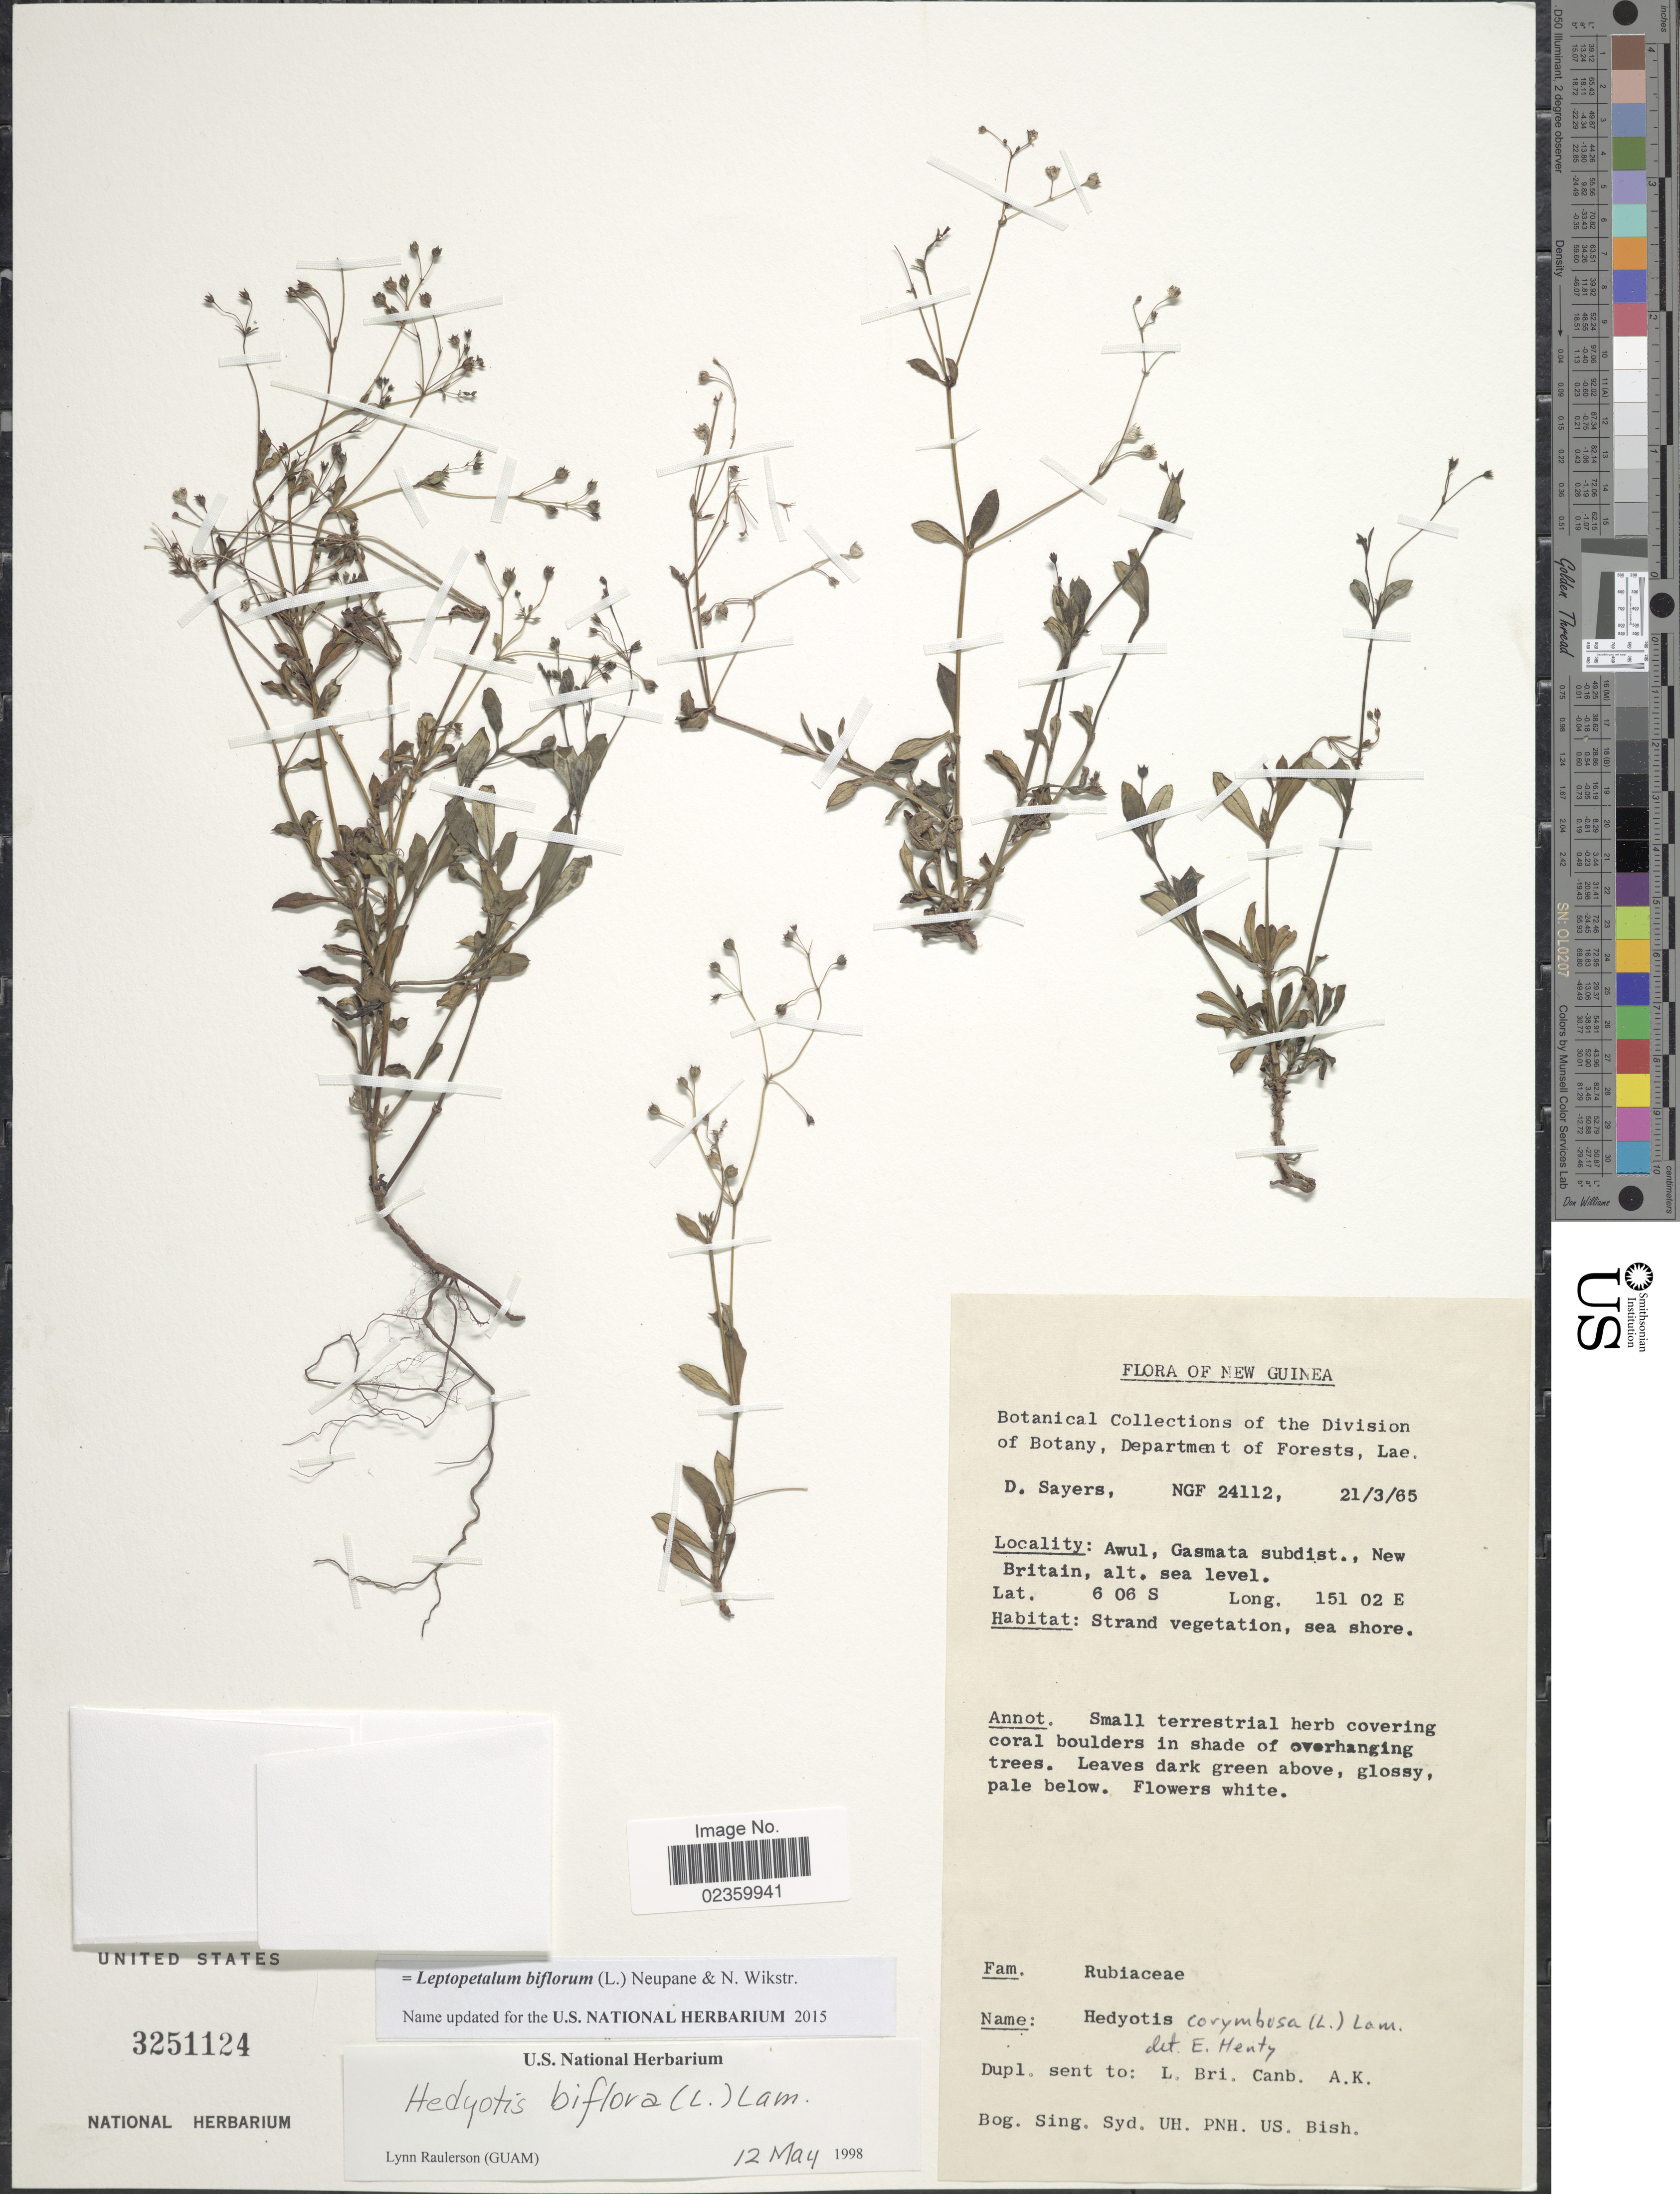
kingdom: Plantae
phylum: Tracheophyta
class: Magnoliopsida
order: Gentianales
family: Rubiaceae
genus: Leptopetalum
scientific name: Leptopetalum biflorum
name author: (L.) Neupane & N. Wikstr.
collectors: D. Sayers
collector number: NGF 24112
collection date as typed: Transcribed d/m/y: 21/3/65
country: Papua New Guinea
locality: New Guinea. Awul, Gasmata subdist., New Britain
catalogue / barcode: US 3251124